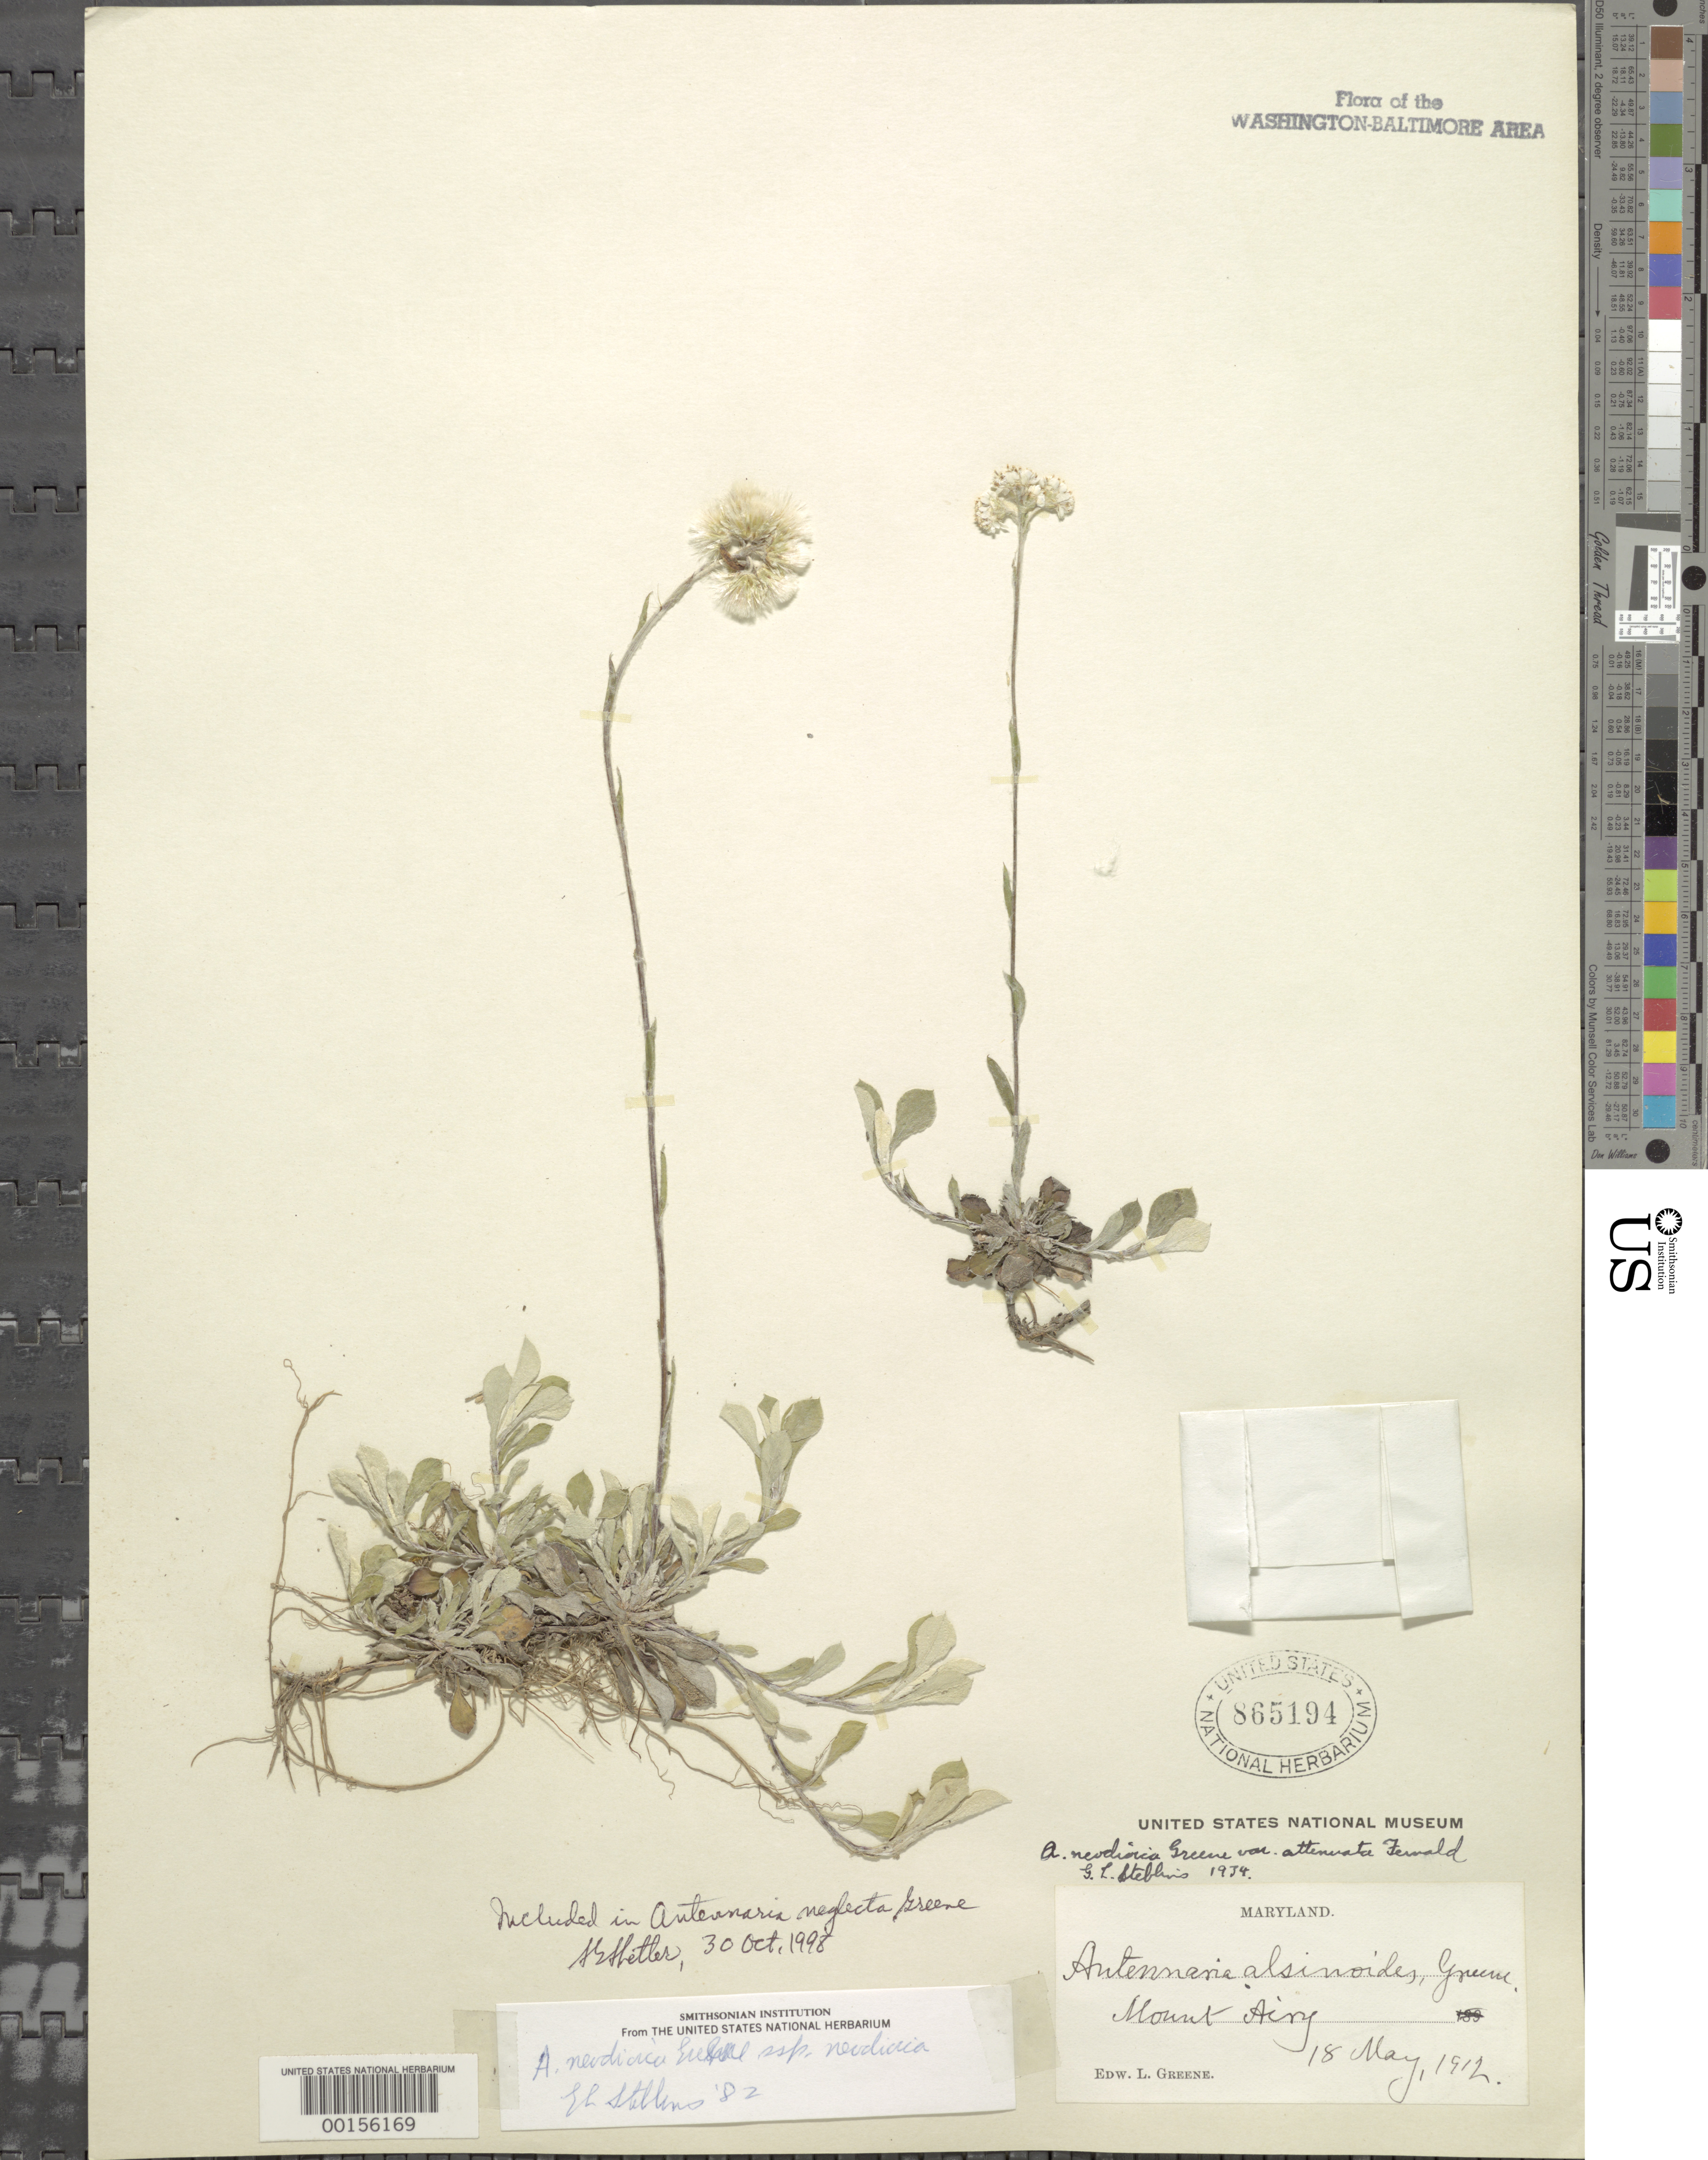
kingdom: Plantae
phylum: Tracheophyta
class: Magnoliopsida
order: Asterales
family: Asteraceae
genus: Antennaria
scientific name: Antennaria neglecta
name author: Greene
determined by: Shetler, Stanwyn G., (US), NMNH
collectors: E. L. Greene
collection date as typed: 18 May 1912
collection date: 1912-05-18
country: United States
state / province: Maryland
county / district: Carroll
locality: Mount Airy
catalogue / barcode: US 865194